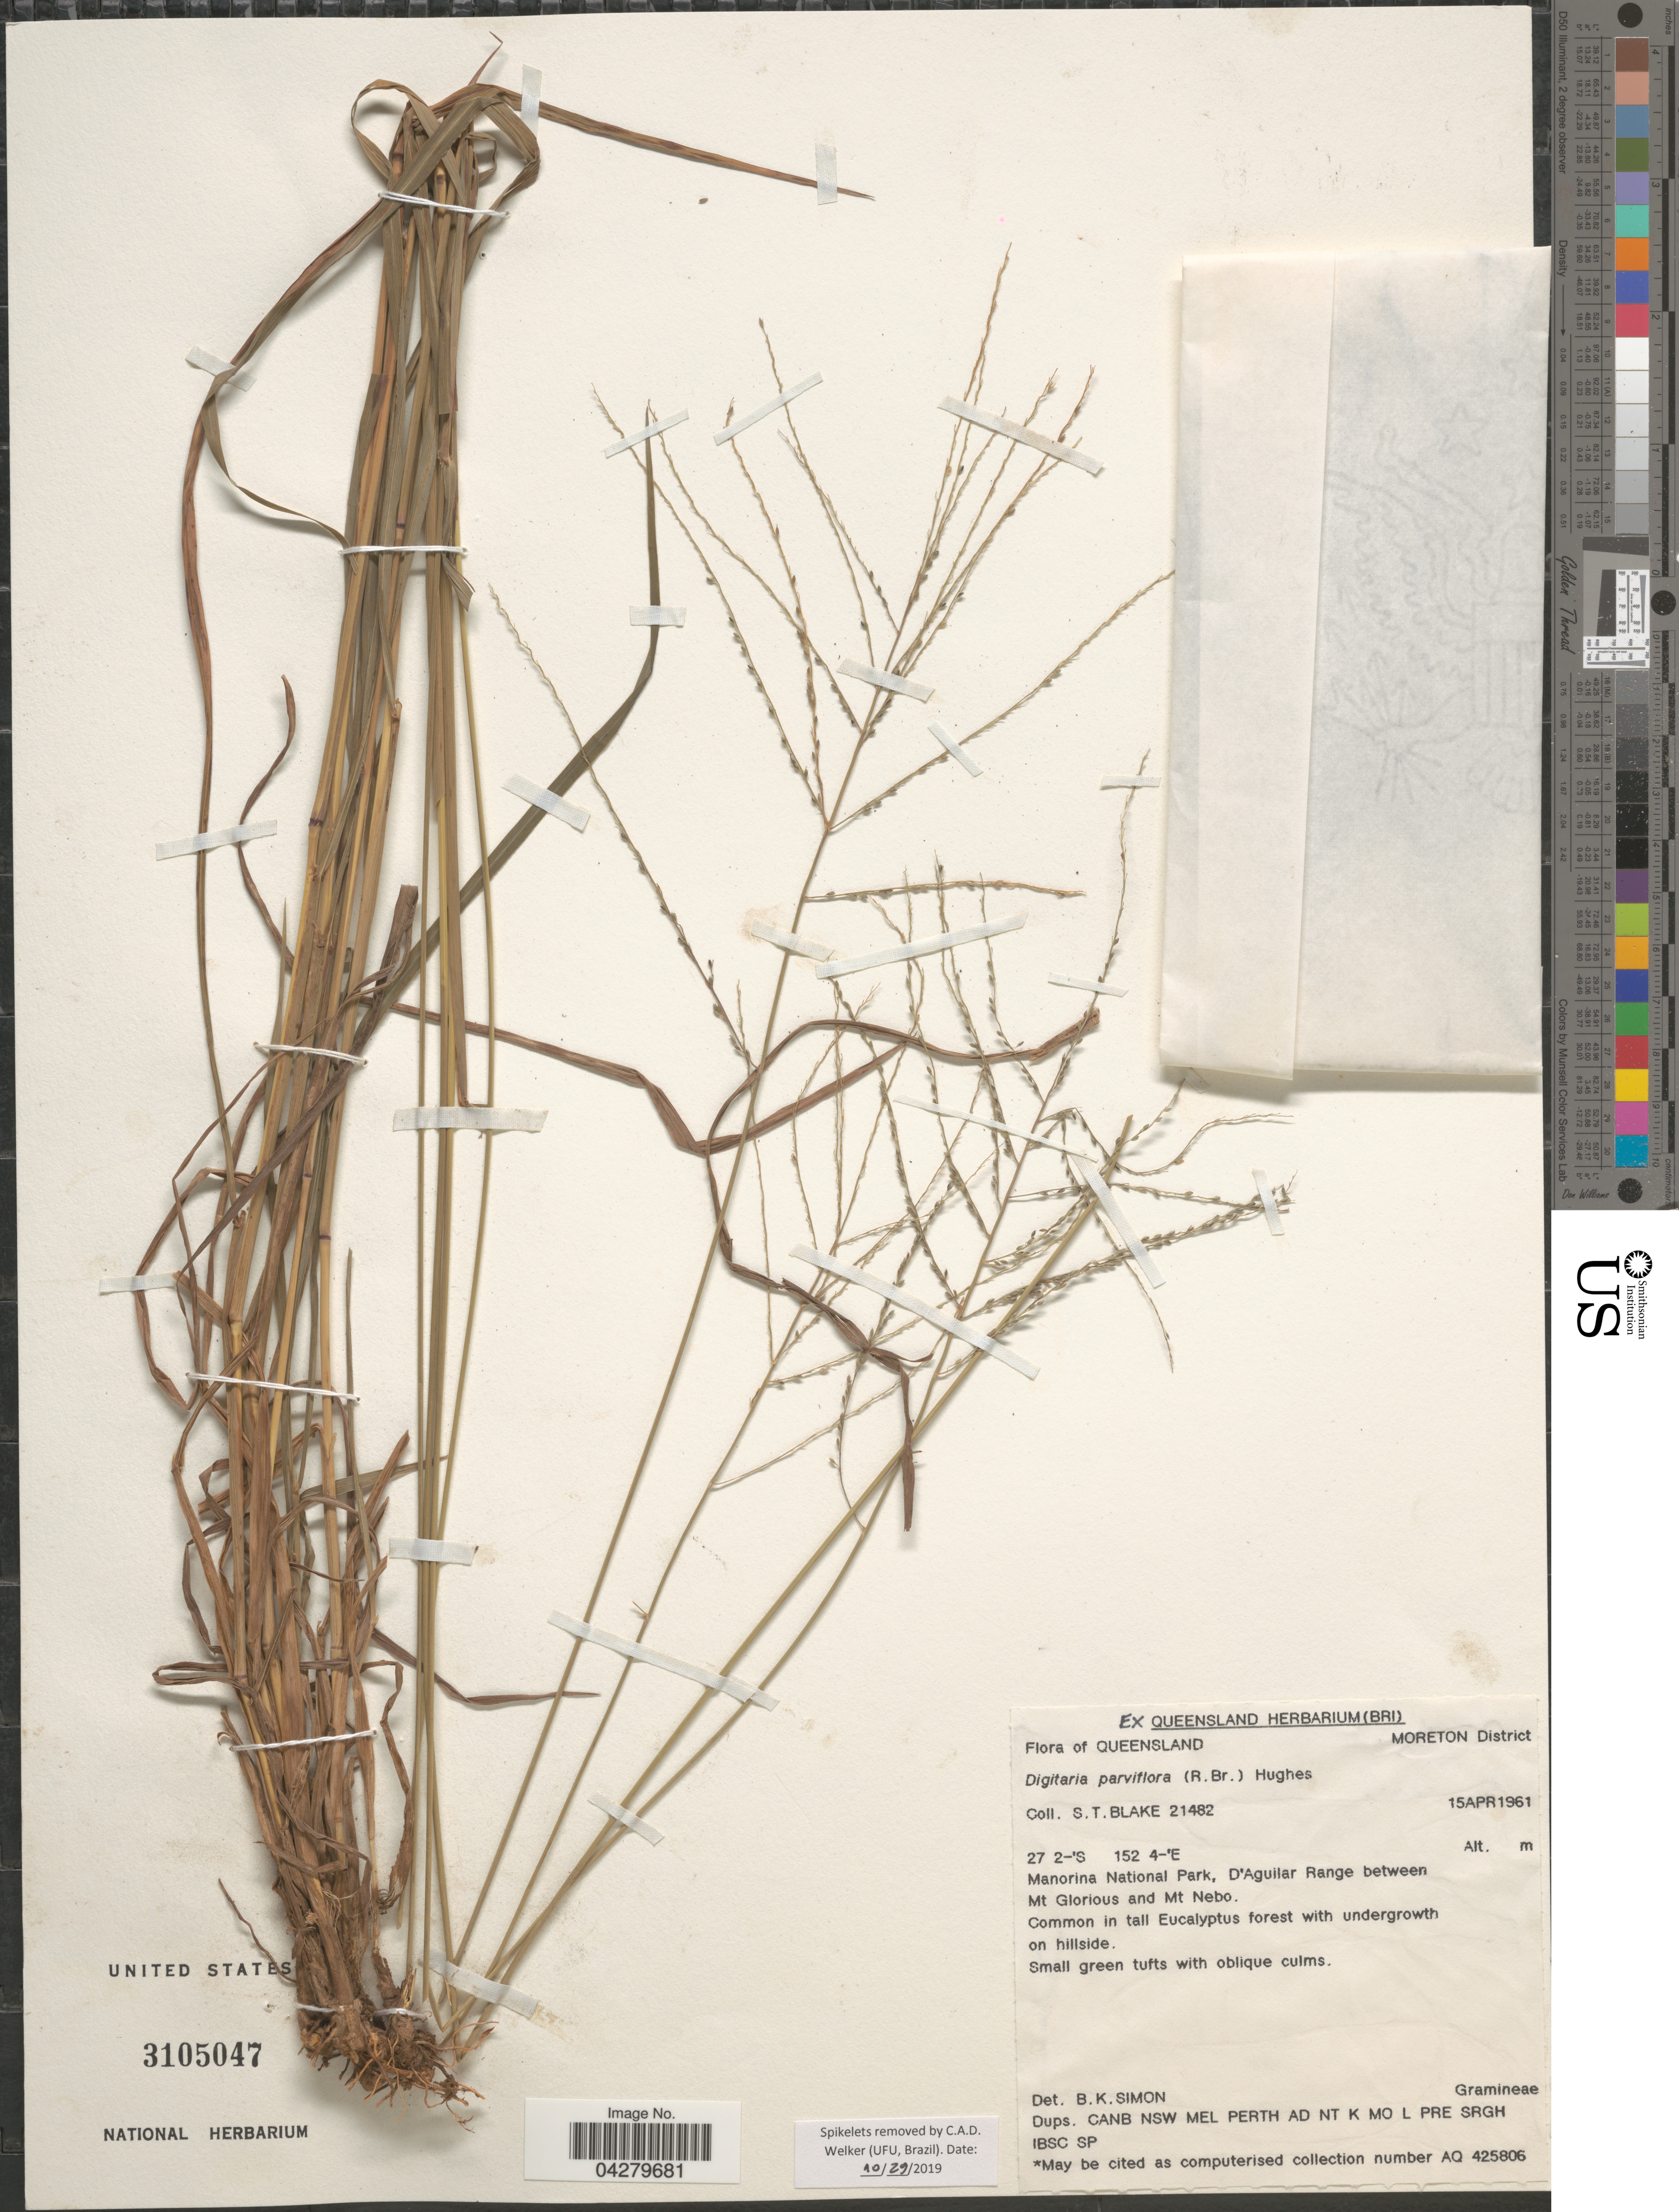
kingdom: Plantae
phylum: Tracheophyta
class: Liliopsida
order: Poales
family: Poaceae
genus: Digitaria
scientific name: Digitaria parviflora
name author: (R. Br.) Hughes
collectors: S. T. Blake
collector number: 21482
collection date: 1961-04-15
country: Australia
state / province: Queensland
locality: Moreton District. Manorina National Park, D'Aguilar Range between Mt Glorious and Mt Nebo.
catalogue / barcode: US 3105047